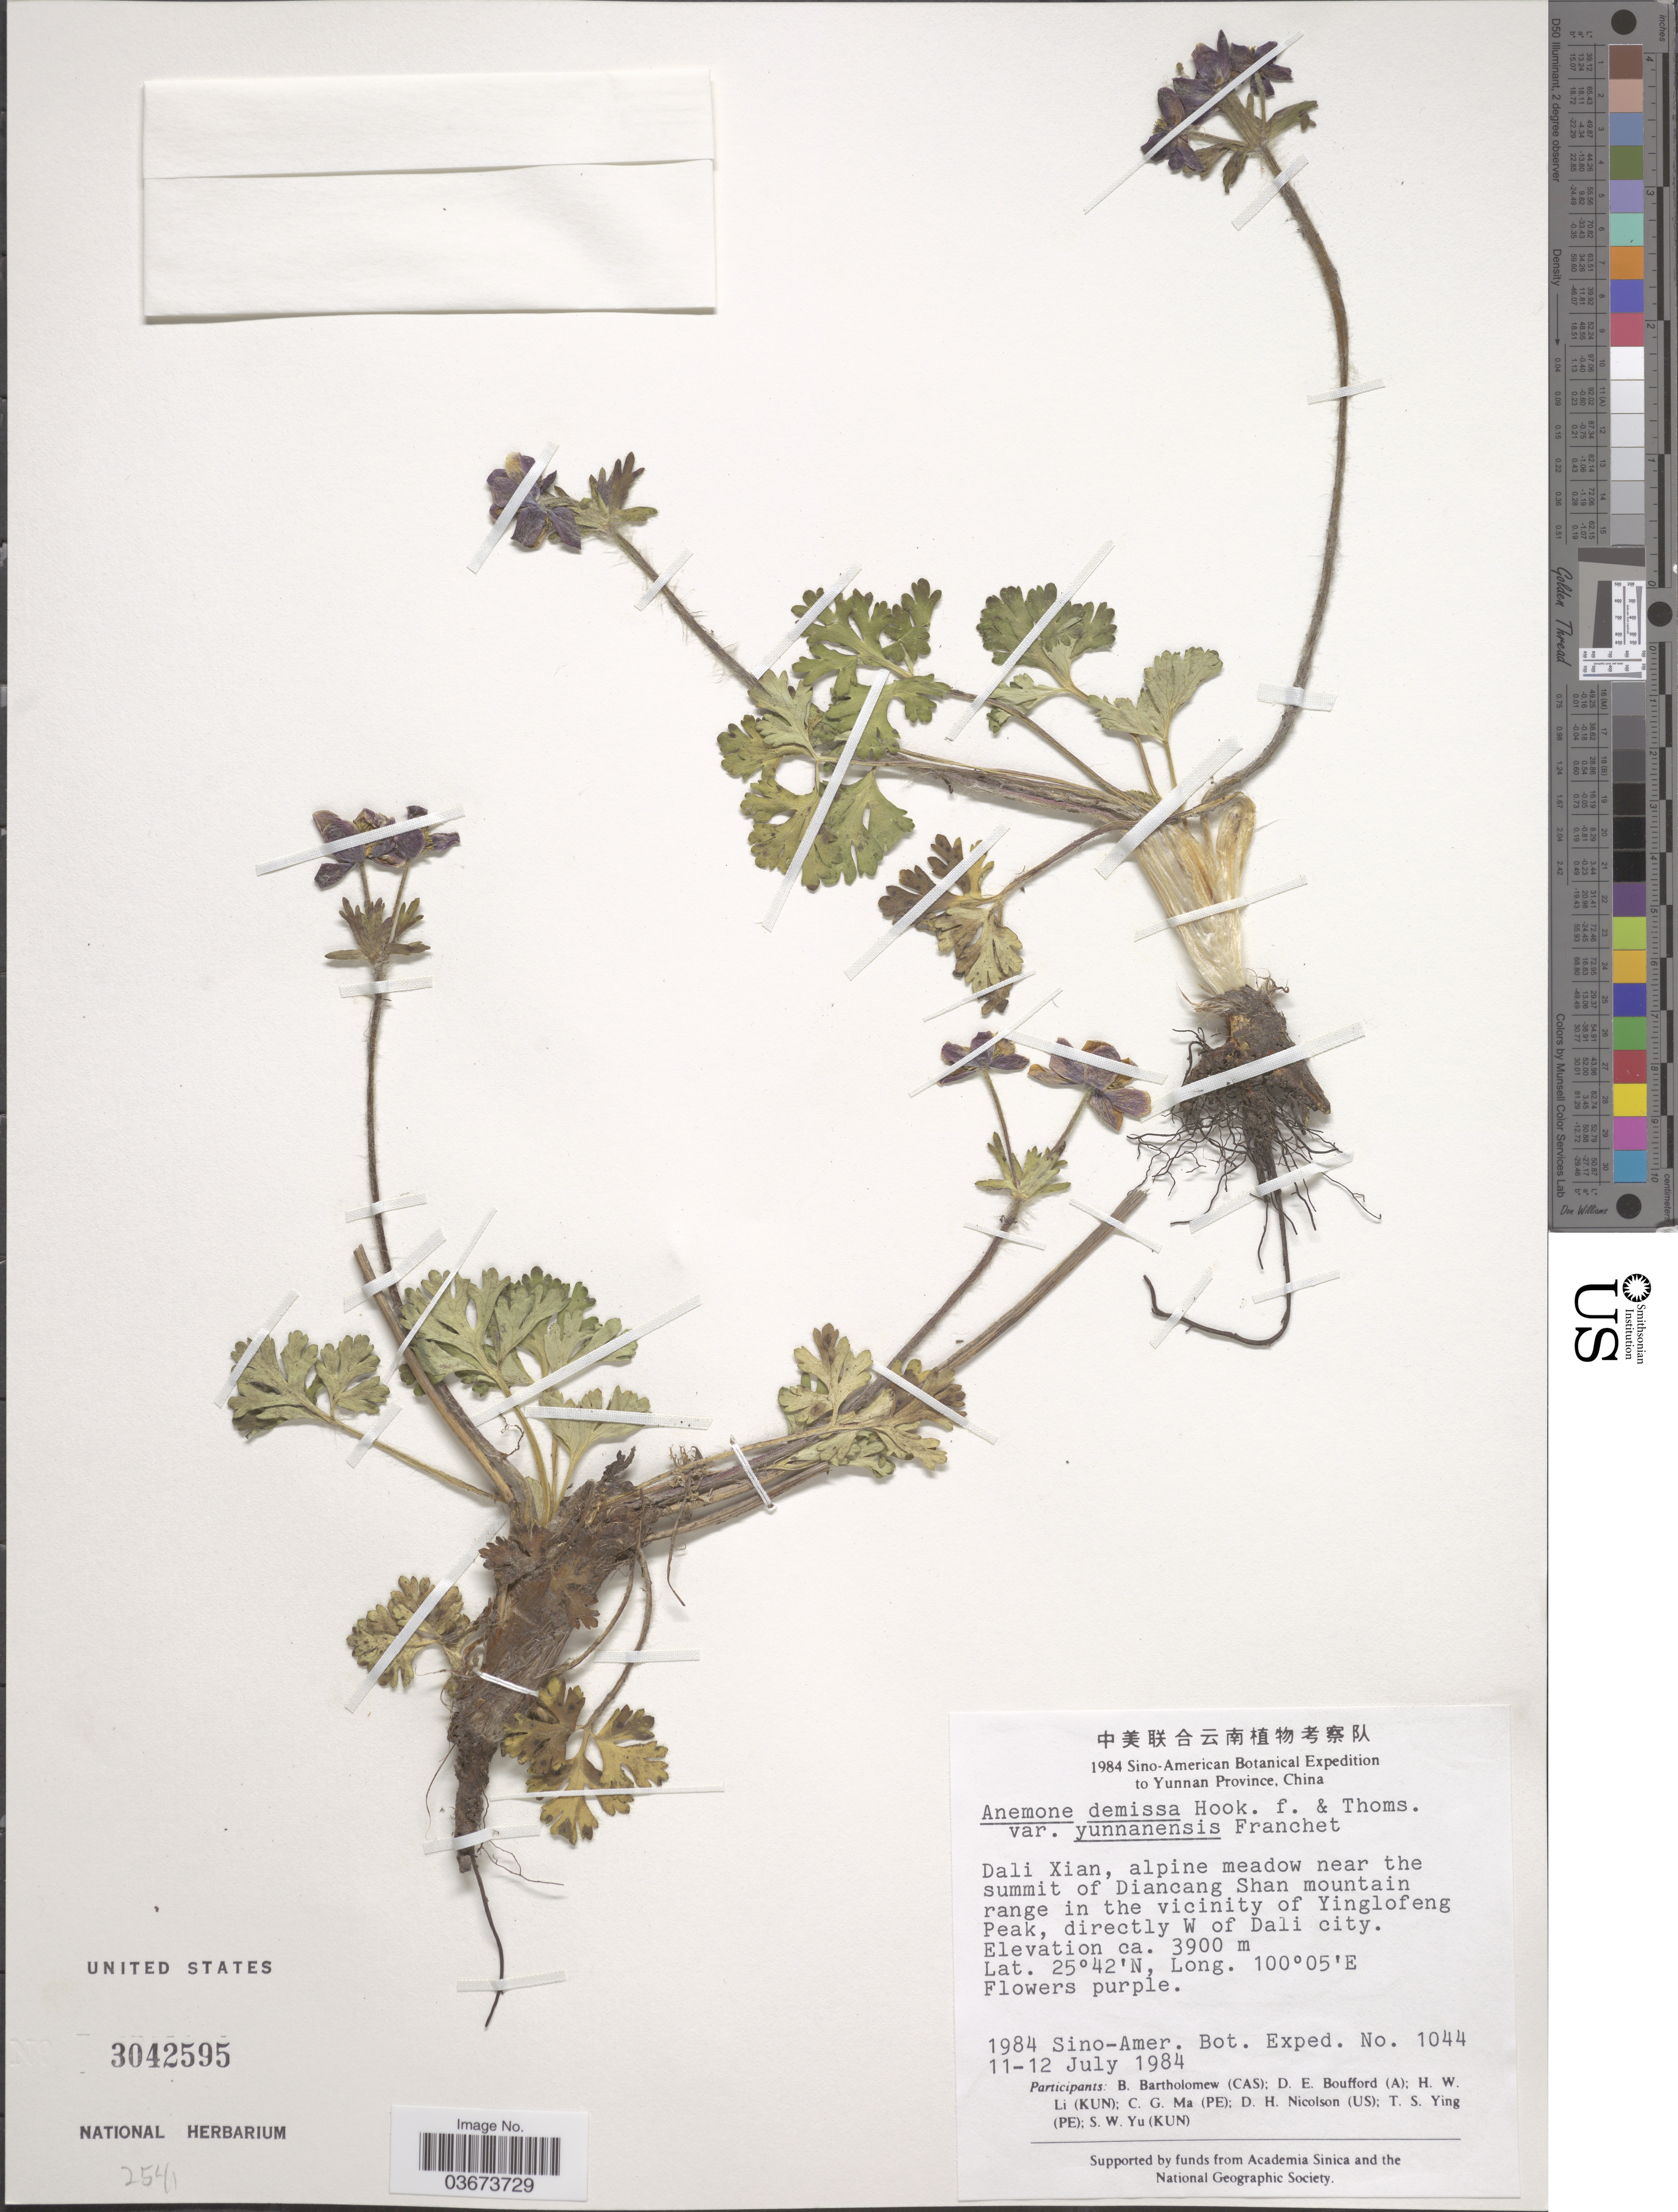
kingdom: Plantae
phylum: Tracheophyta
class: Magnoliopsida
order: Ranunculales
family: Ranunculaceae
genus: Anemone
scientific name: Anemone demissa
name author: (Thomson) Hook.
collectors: Sino-Amer. Bot. Exped. 1984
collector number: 1044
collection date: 1984-07-11/1984-07-12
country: China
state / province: Yunnan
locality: Dali Xian, alpine meadow near the summit of Diancang Shan mountain range in the vicinity of Yinglofeng Peak, directly W of Dali City.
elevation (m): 3900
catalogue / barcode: US 3042595